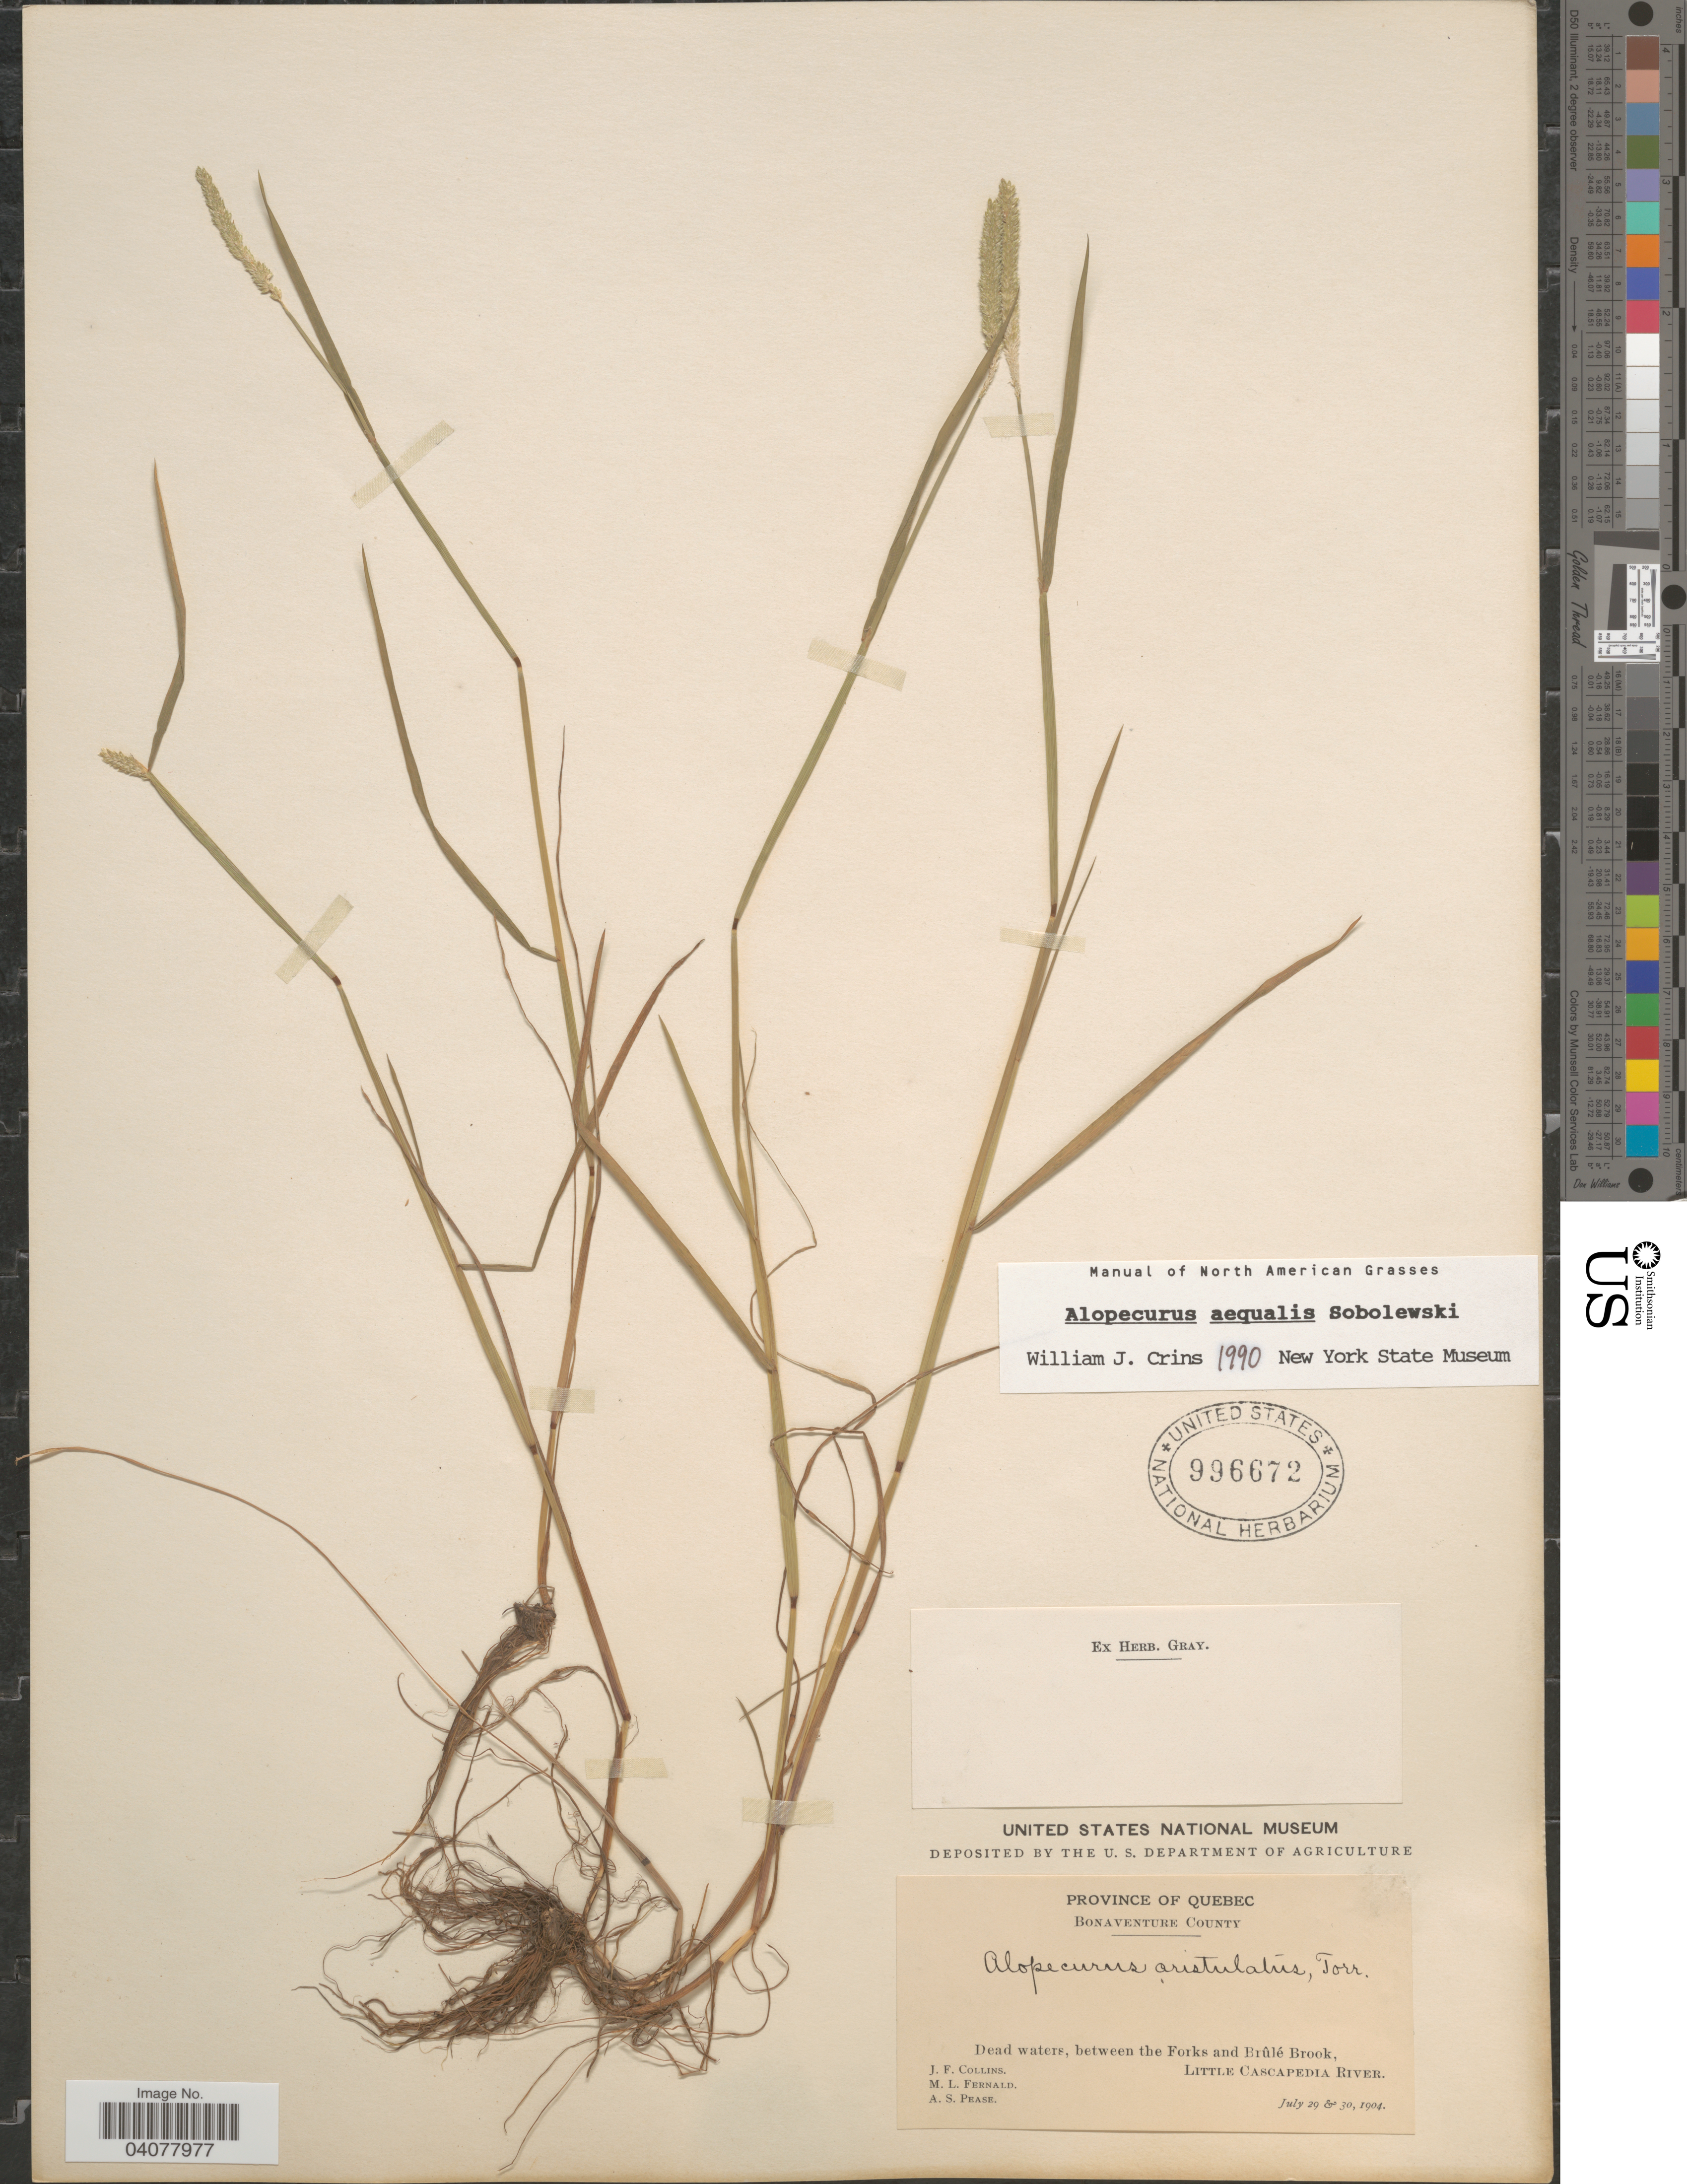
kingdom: Plantae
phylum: Tracheophyta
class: Liliopsida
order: Poales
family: Poaceae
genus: Alopecurus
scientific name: Alopecurus aequalis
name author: Sobol.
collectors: J. Collins, M. L. Fernald & A. S. Pease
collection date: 1904-07-29/1904-07-30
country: Canada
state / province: Quebec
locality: Bonaventure County. Dead waters, between the Forks and Erûlé Brook. Little Cascapedia River.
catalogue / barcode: US 996672